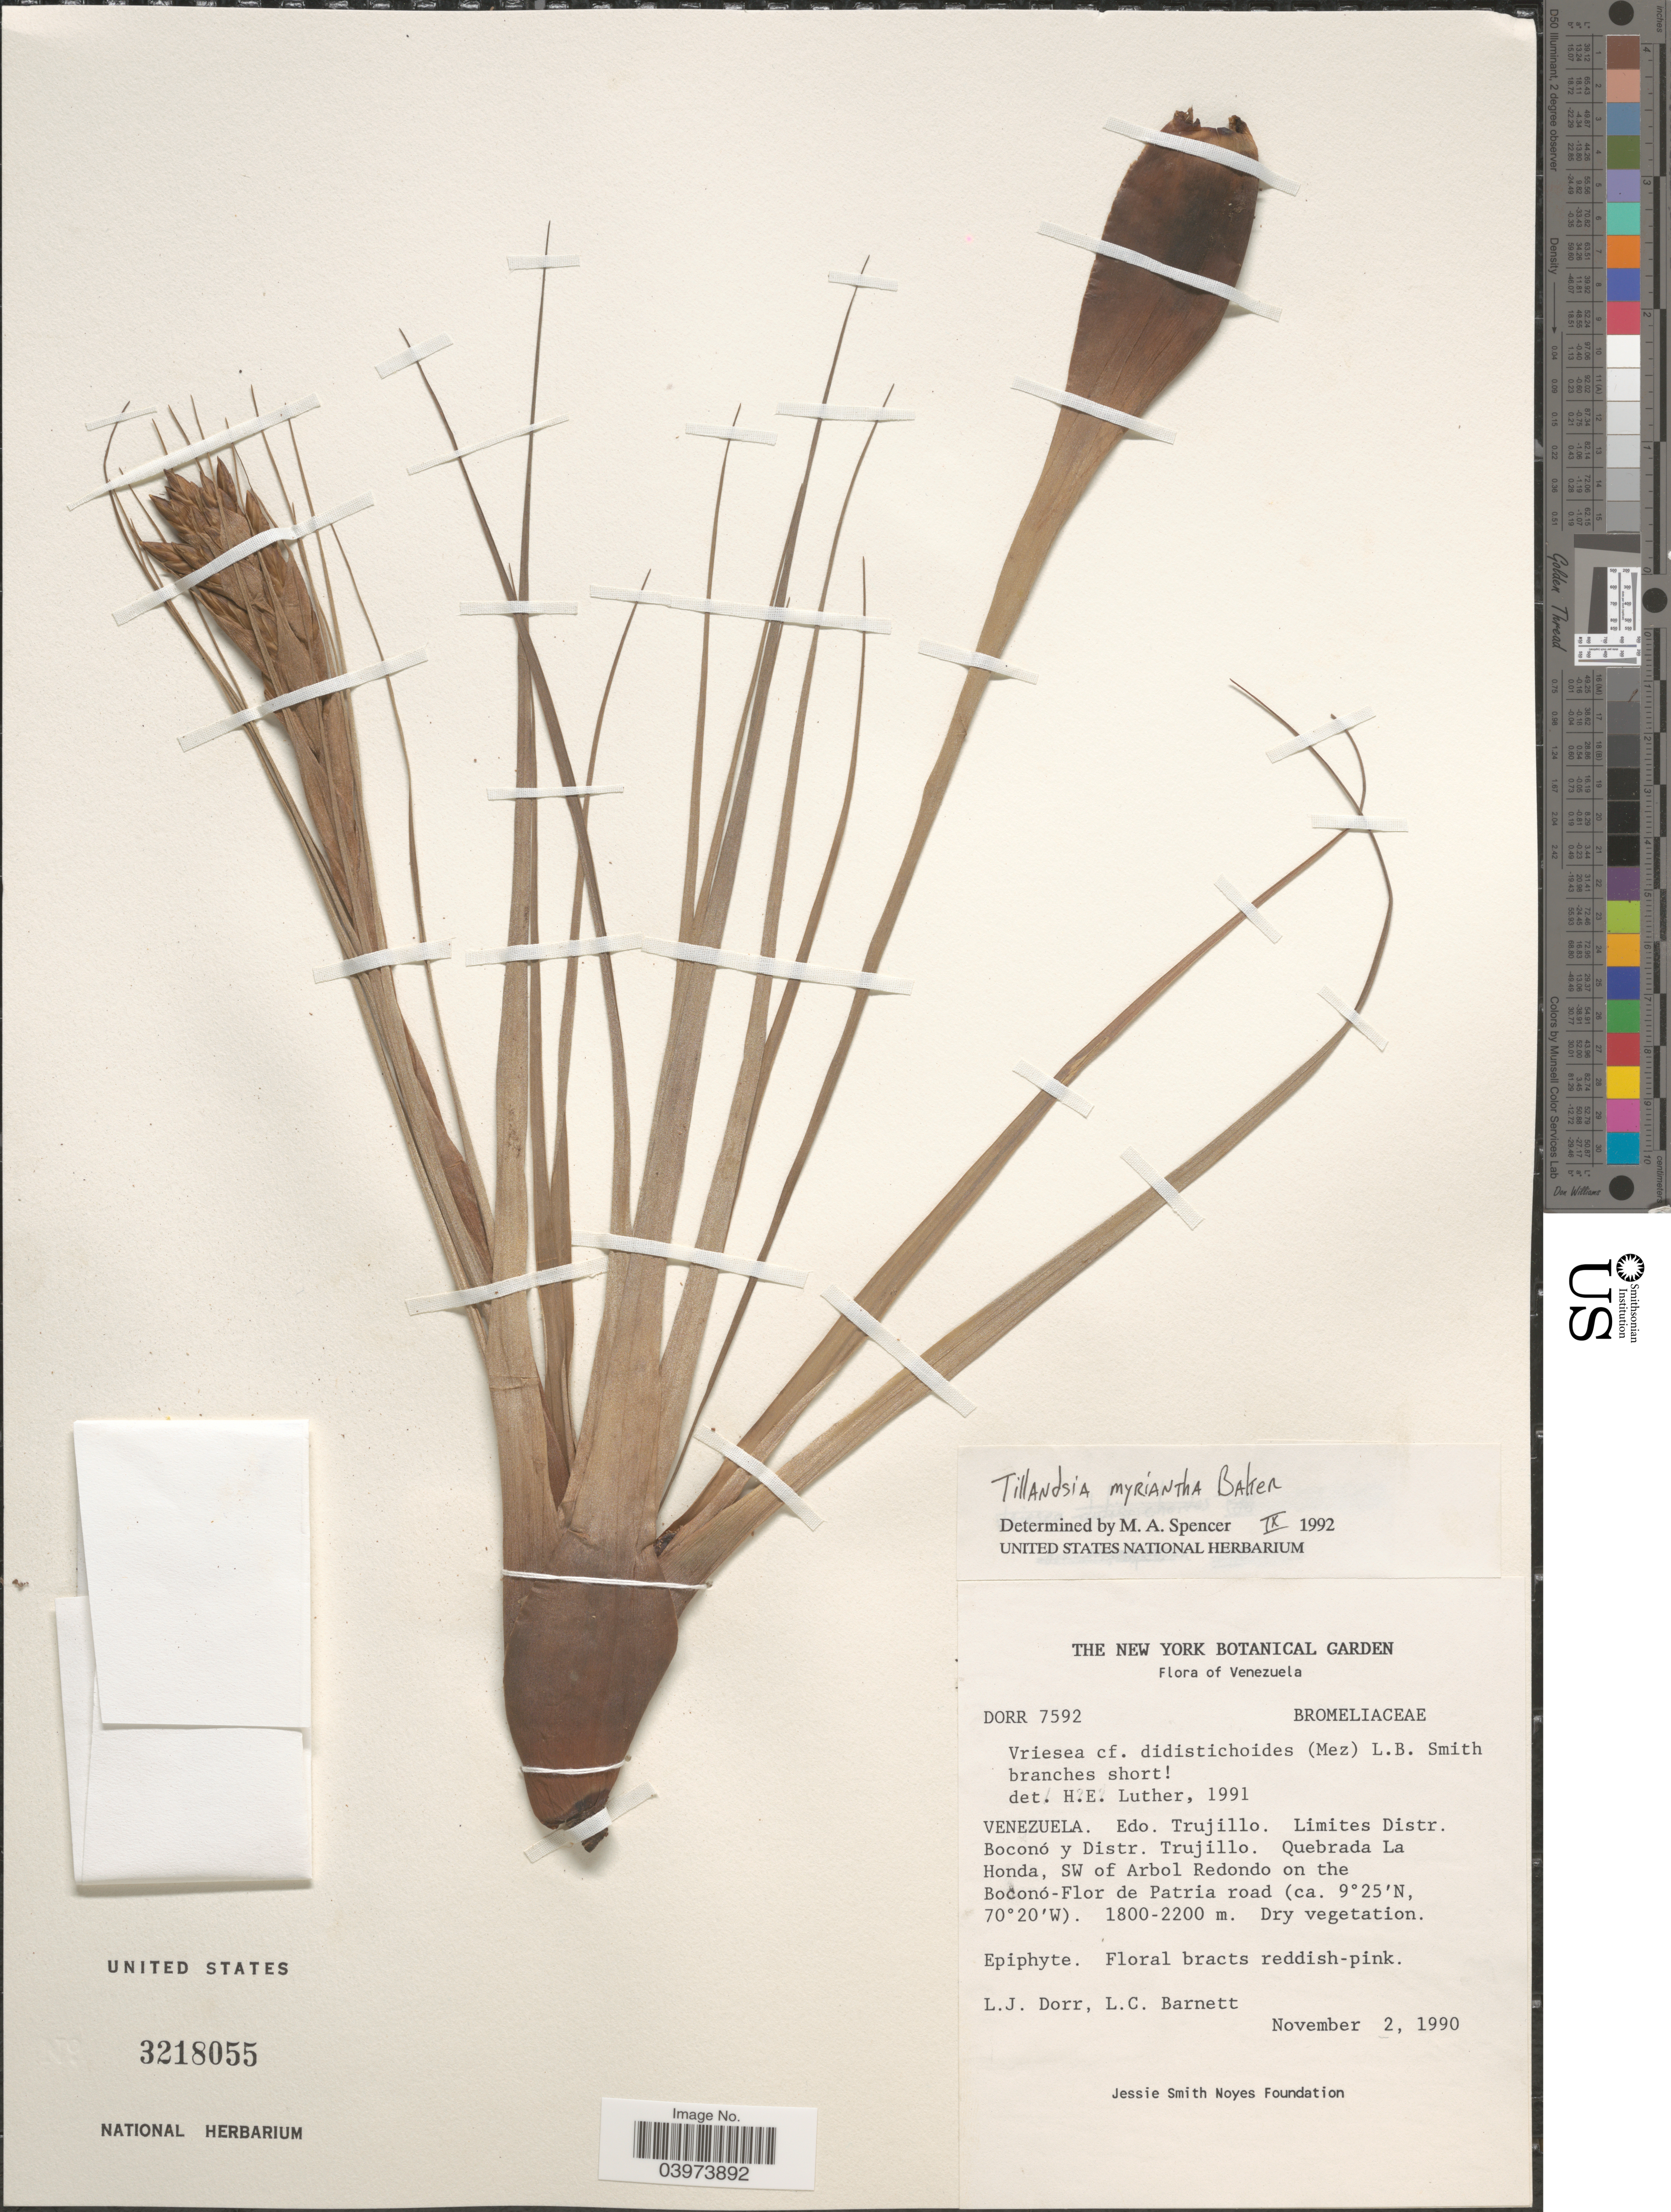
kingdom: Plantae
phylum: Tracheophyta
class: Liliopsida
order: Poales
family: Bromeliaceae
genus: Tillandsia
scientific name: Tillandsia myriantha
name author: Baker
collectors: L. J. Dorr & L. C. Barnett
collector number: DORR 7592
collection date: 1990-11-02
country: Venezuela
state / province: Trujillo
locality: Limites Distr. Boconó y Distr. Trujillo. Quebrada La Honda, SW of Arbol Redondo on the Boconó-Flor de Patria road.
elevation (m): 1800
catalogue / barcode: US 3218055